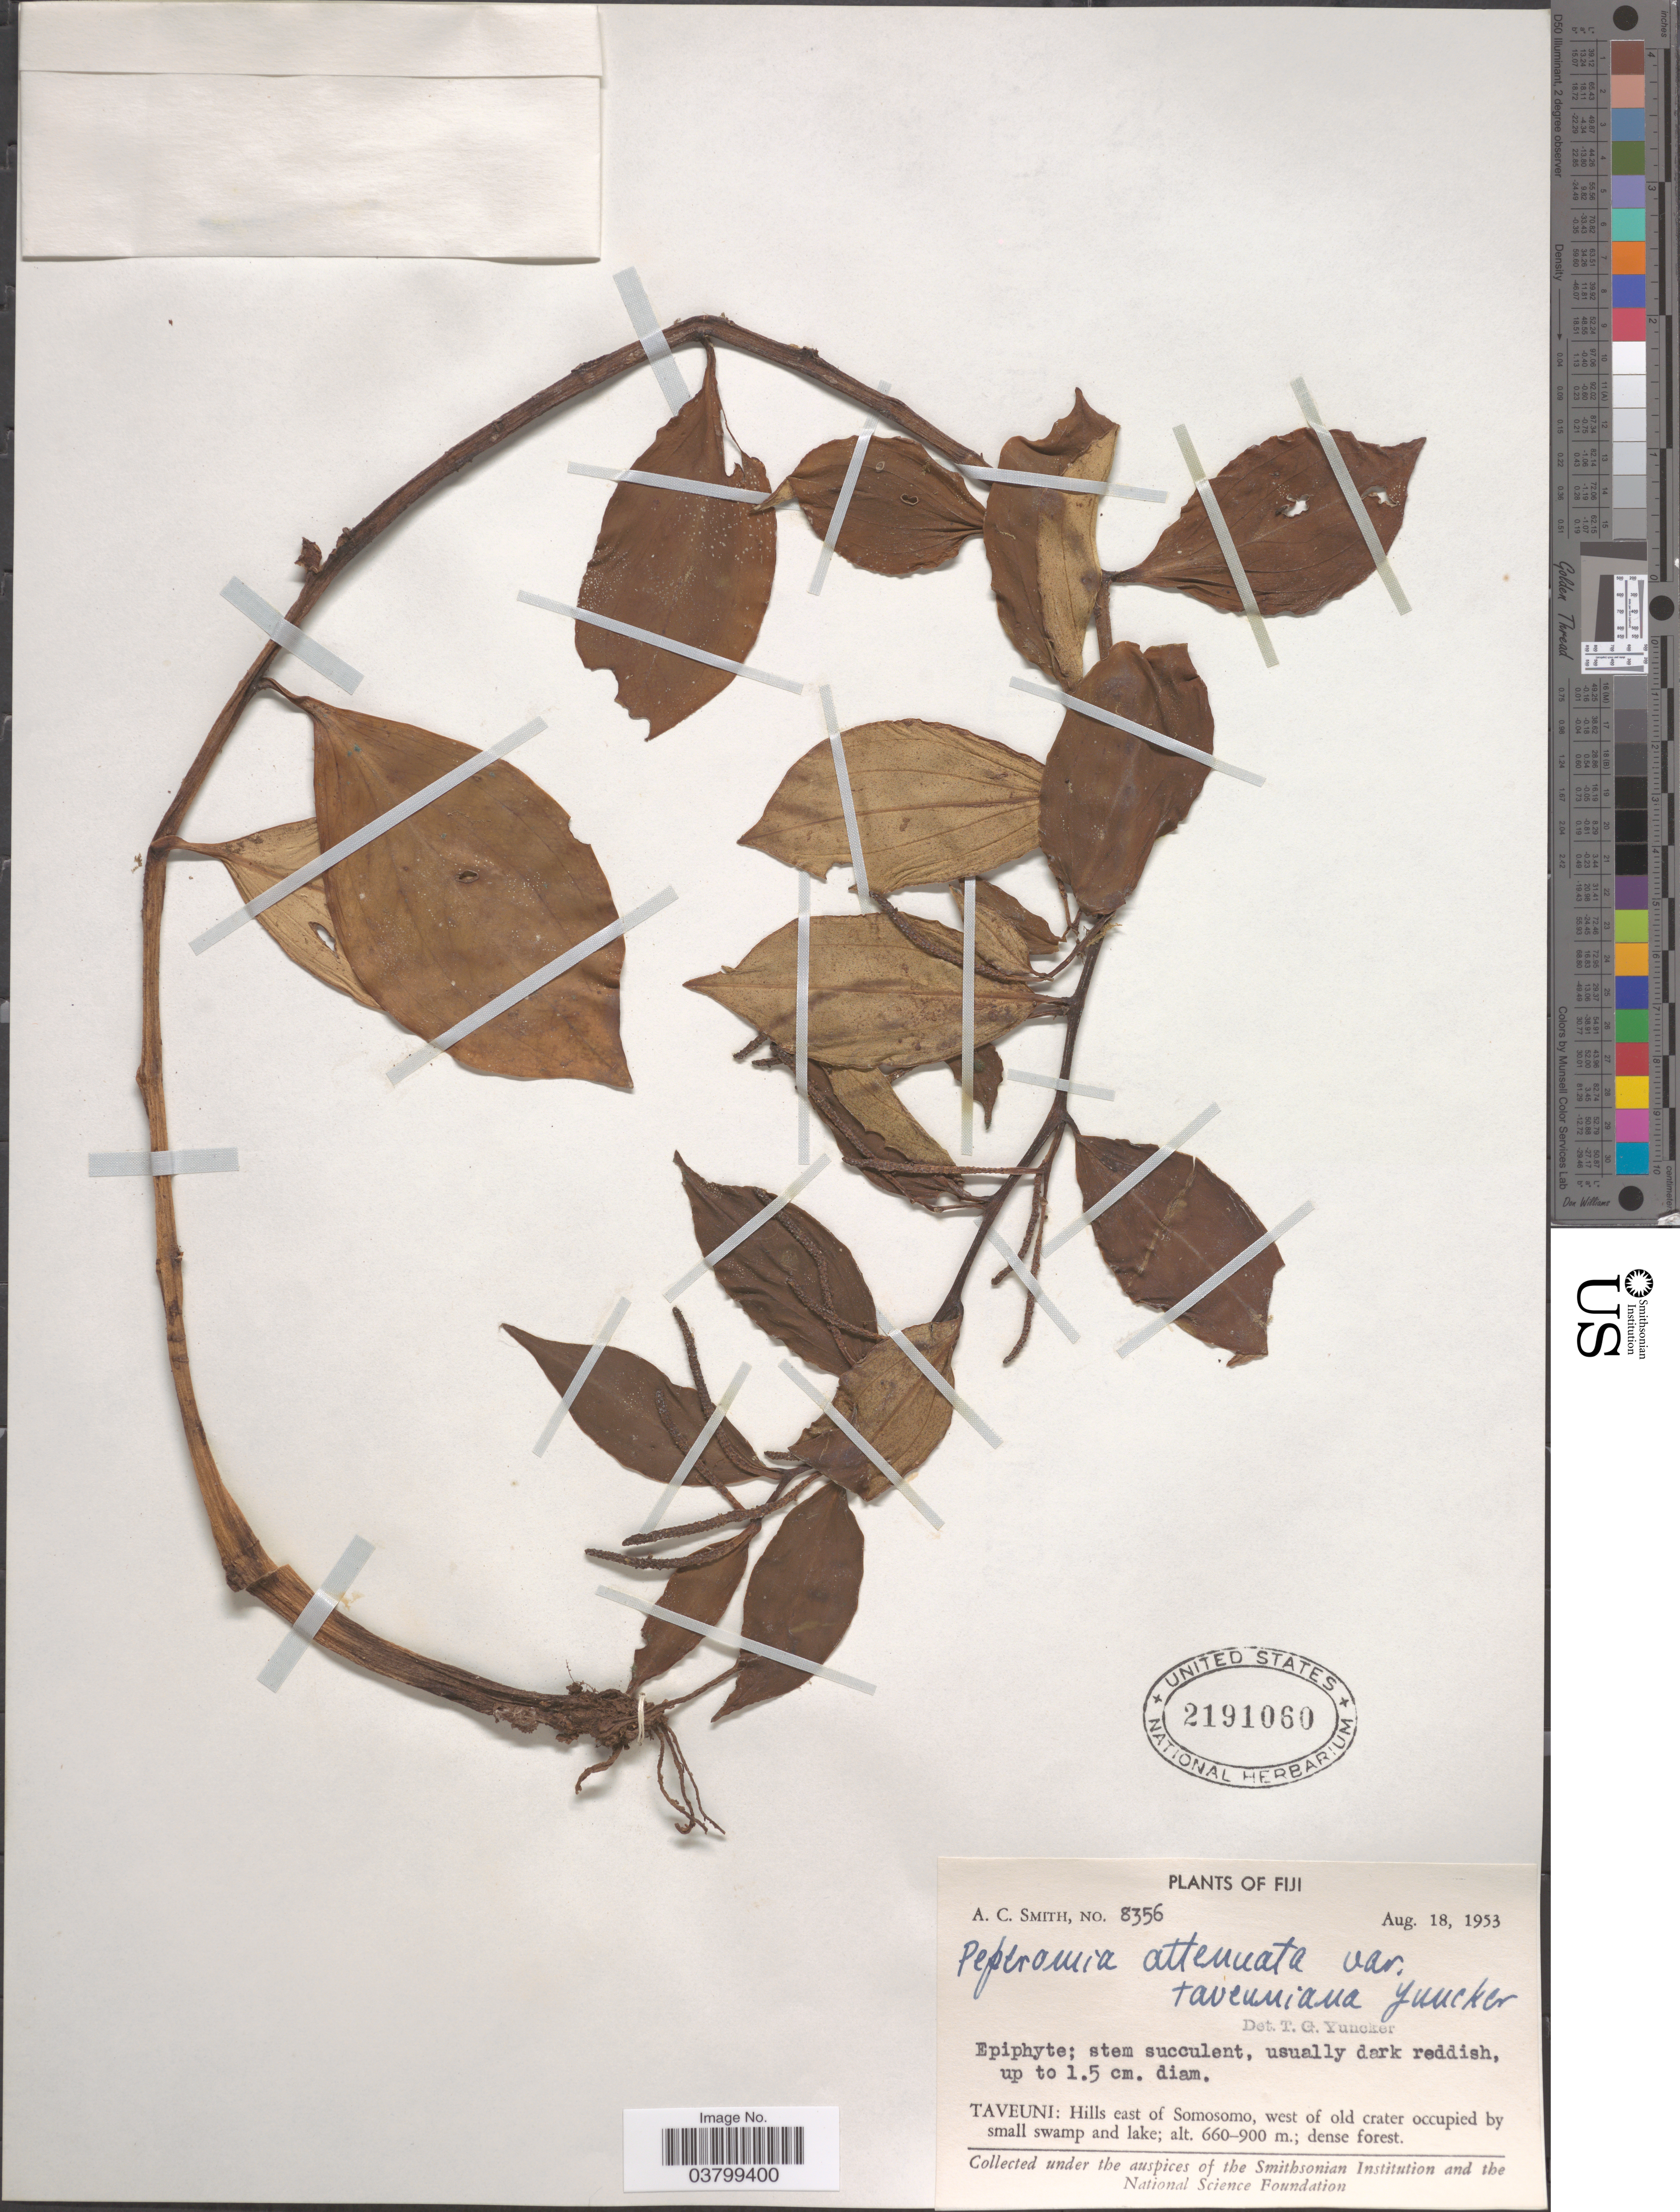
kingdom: Plantae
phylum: Tracheophyta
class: Magnoliopsida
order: Piperales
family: Piperaceae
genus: Peperomia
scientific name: Peperomia attenuata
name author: Yunck.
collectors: A. C. Smith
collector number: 8356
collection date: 1953-08-18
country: Fiji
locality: Taveuni: Hills east of Somosomo, west of old crater occupied by small swamp and lake.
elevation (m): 660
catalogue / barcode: US 2191060